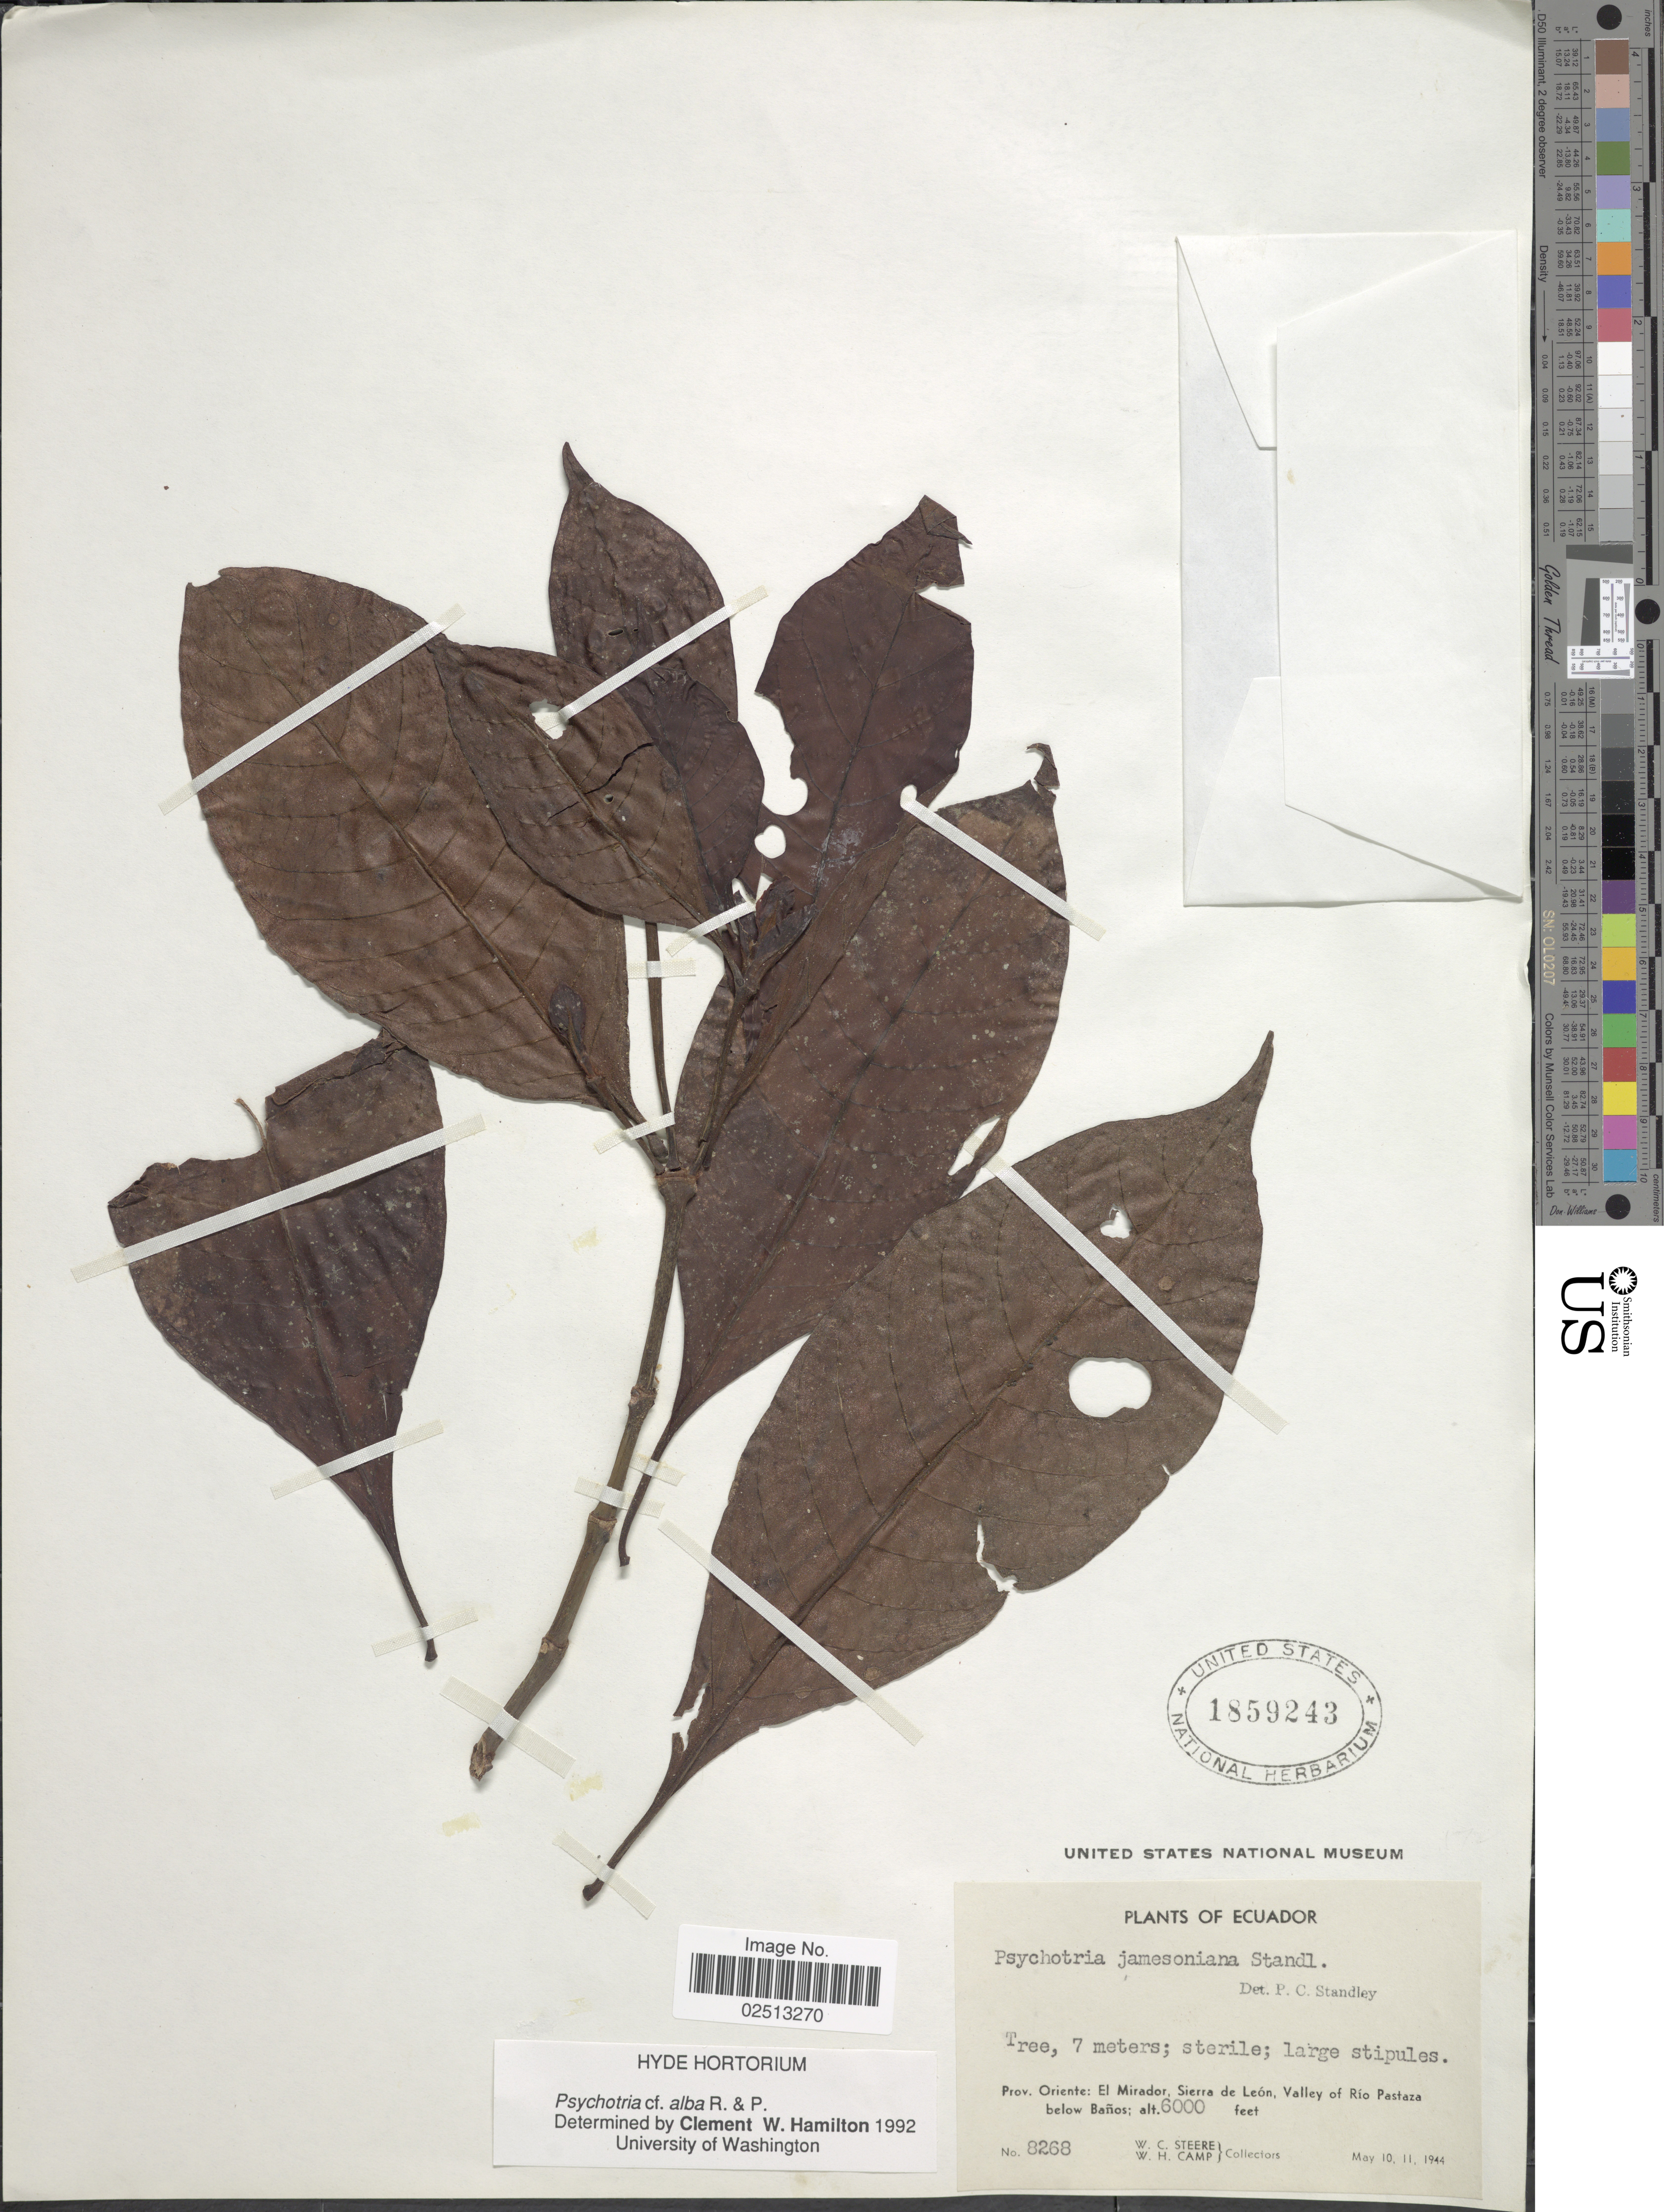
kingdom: Plantae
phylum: Tracheophyta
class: Magnoliopsida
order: Gentianales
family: Rubiaceae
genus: Psychotria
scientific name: Psychotria alba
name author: Ruiz & Pav.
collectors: W. C. Steere & W. H. Camp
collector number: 8268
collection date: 1944-05-10/1944-05-11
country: Cuba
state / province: Oriente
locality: Prov. Oriente: El Mirador, Sierra de Leon, Valley of Rio Pastaza below Banos.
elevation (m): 1829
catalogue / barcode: US 1859243